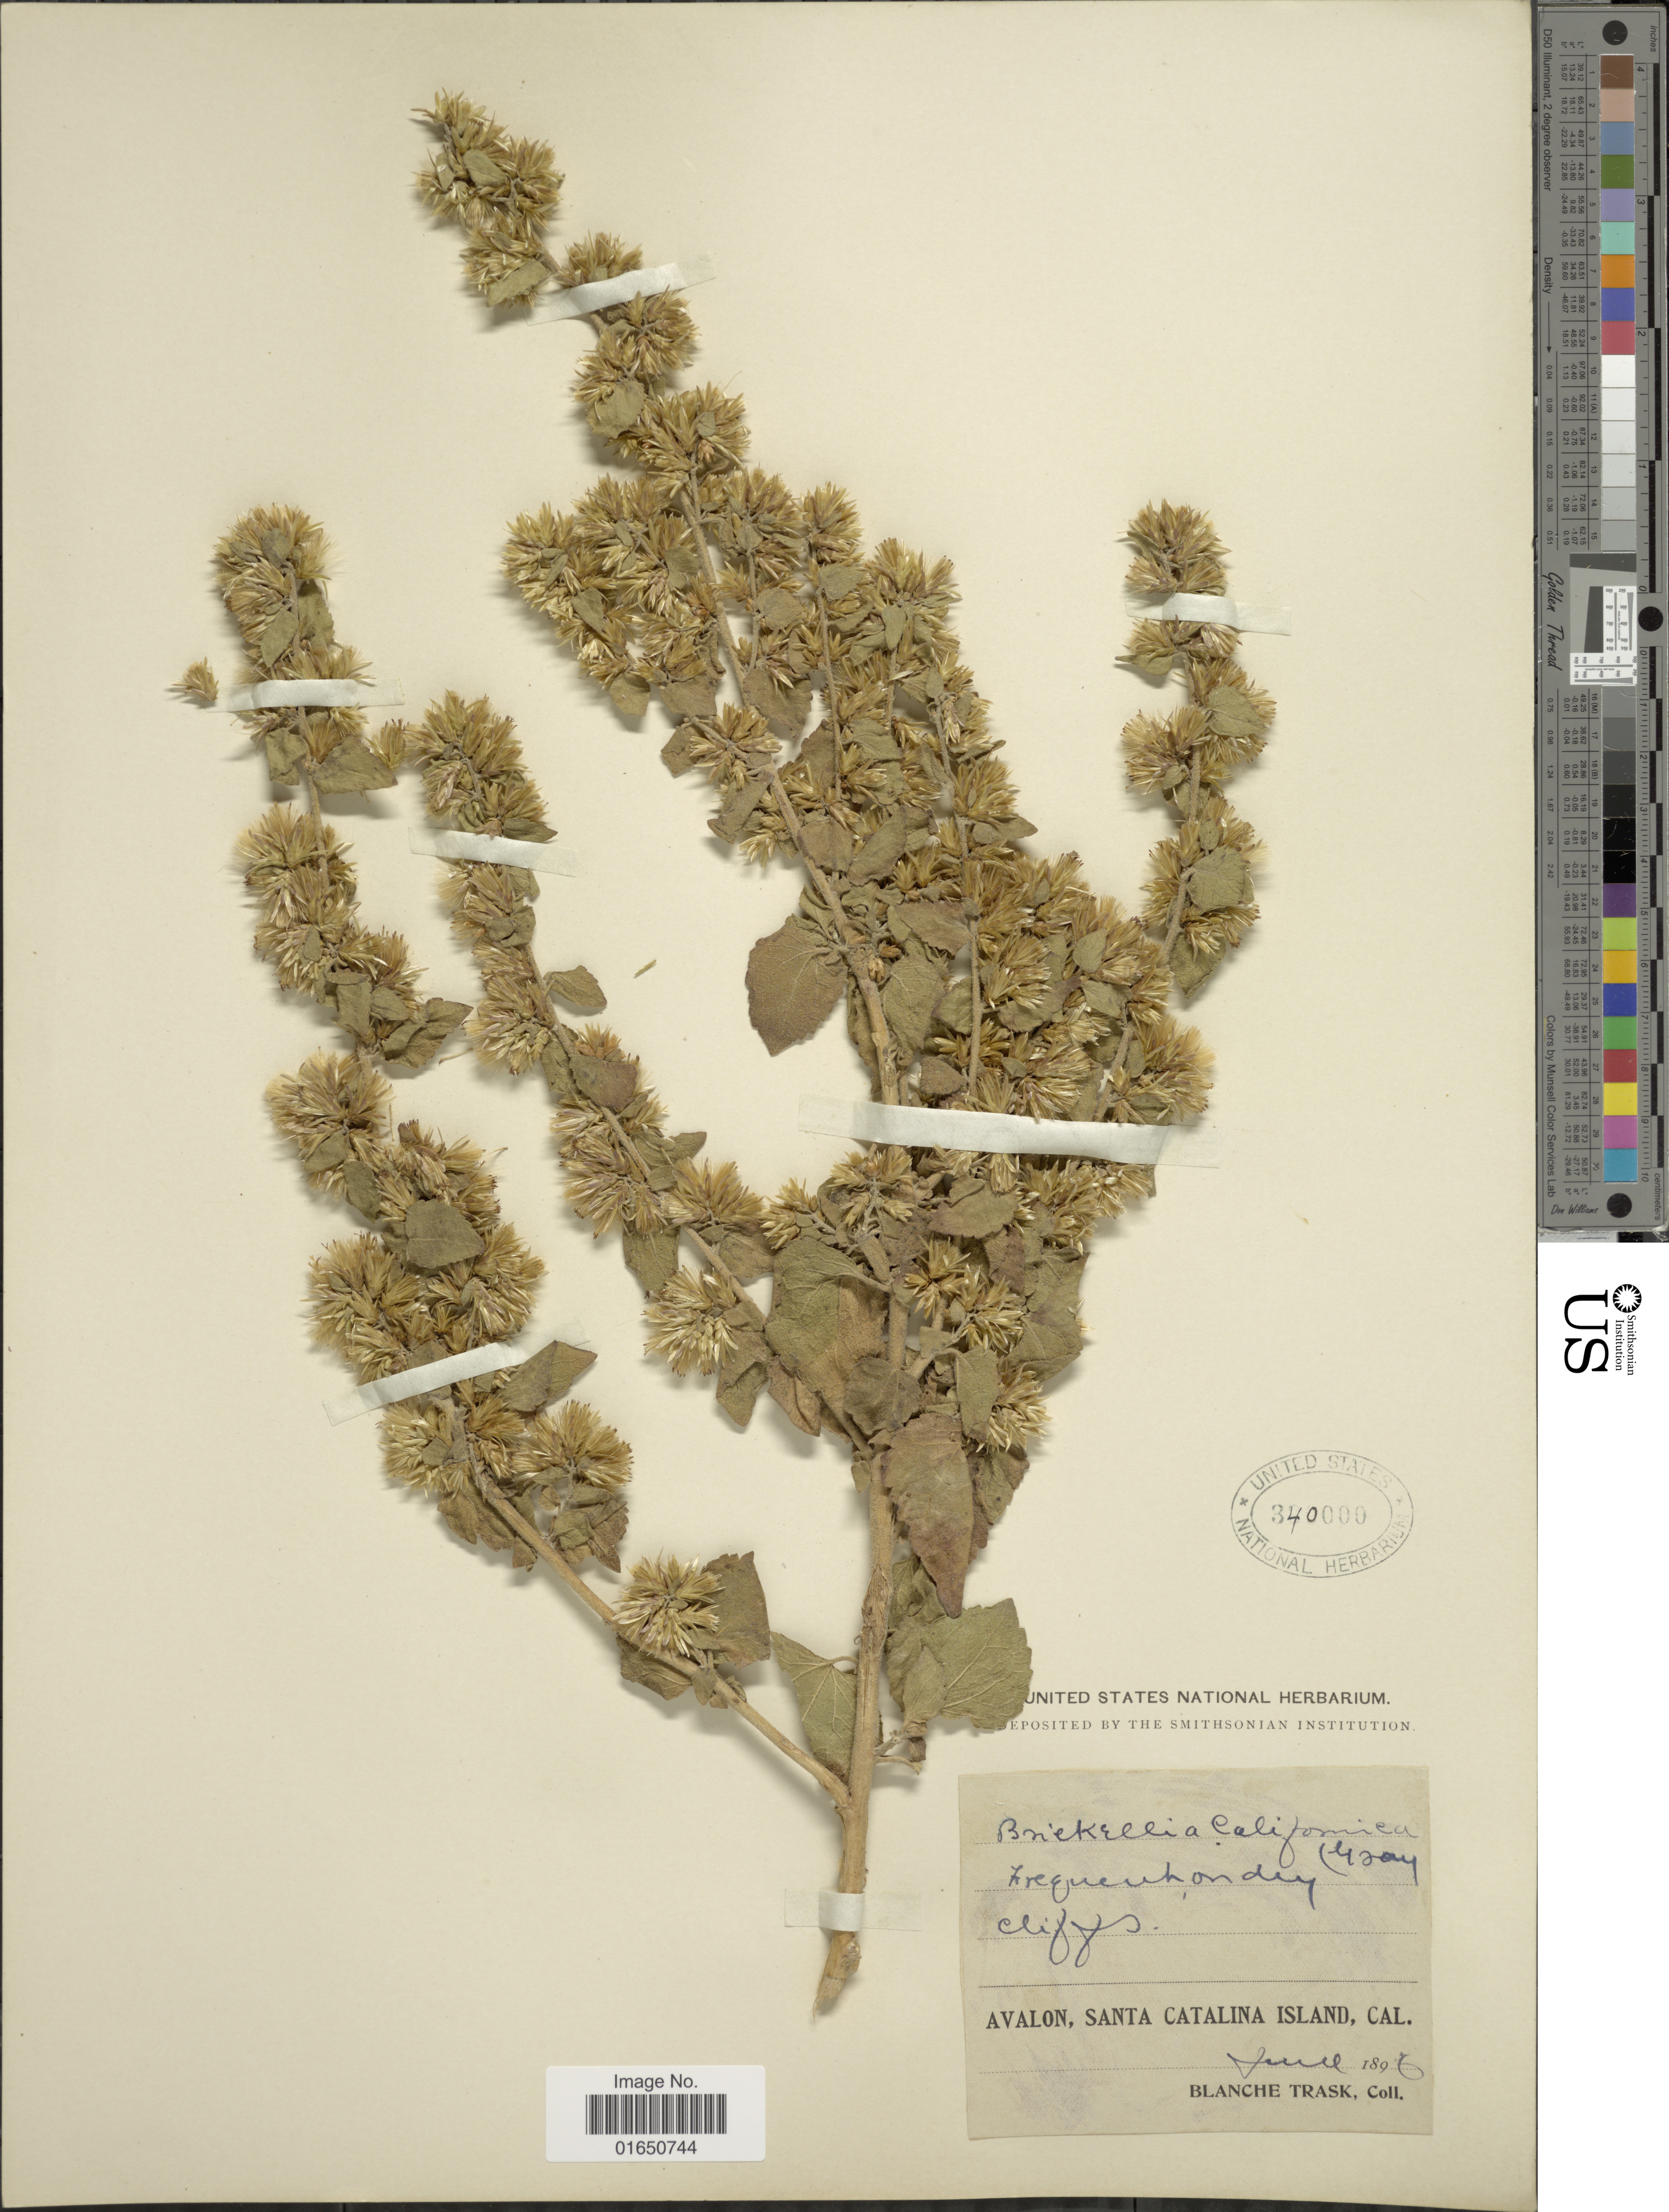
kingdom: Plantae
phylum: Tracheophyta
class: Magnoliopsida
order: Asterales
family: Asteraceae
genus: Brickellia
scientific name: Brickellia californica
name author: (Torr. & A. Gray) A. Gray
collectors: B. Trask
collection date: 1896-06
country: United States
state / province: California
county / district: Los Angeles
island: Santa Catalina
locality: Avalon, Santa Catalina Island, Cal.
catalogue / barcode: US 340000